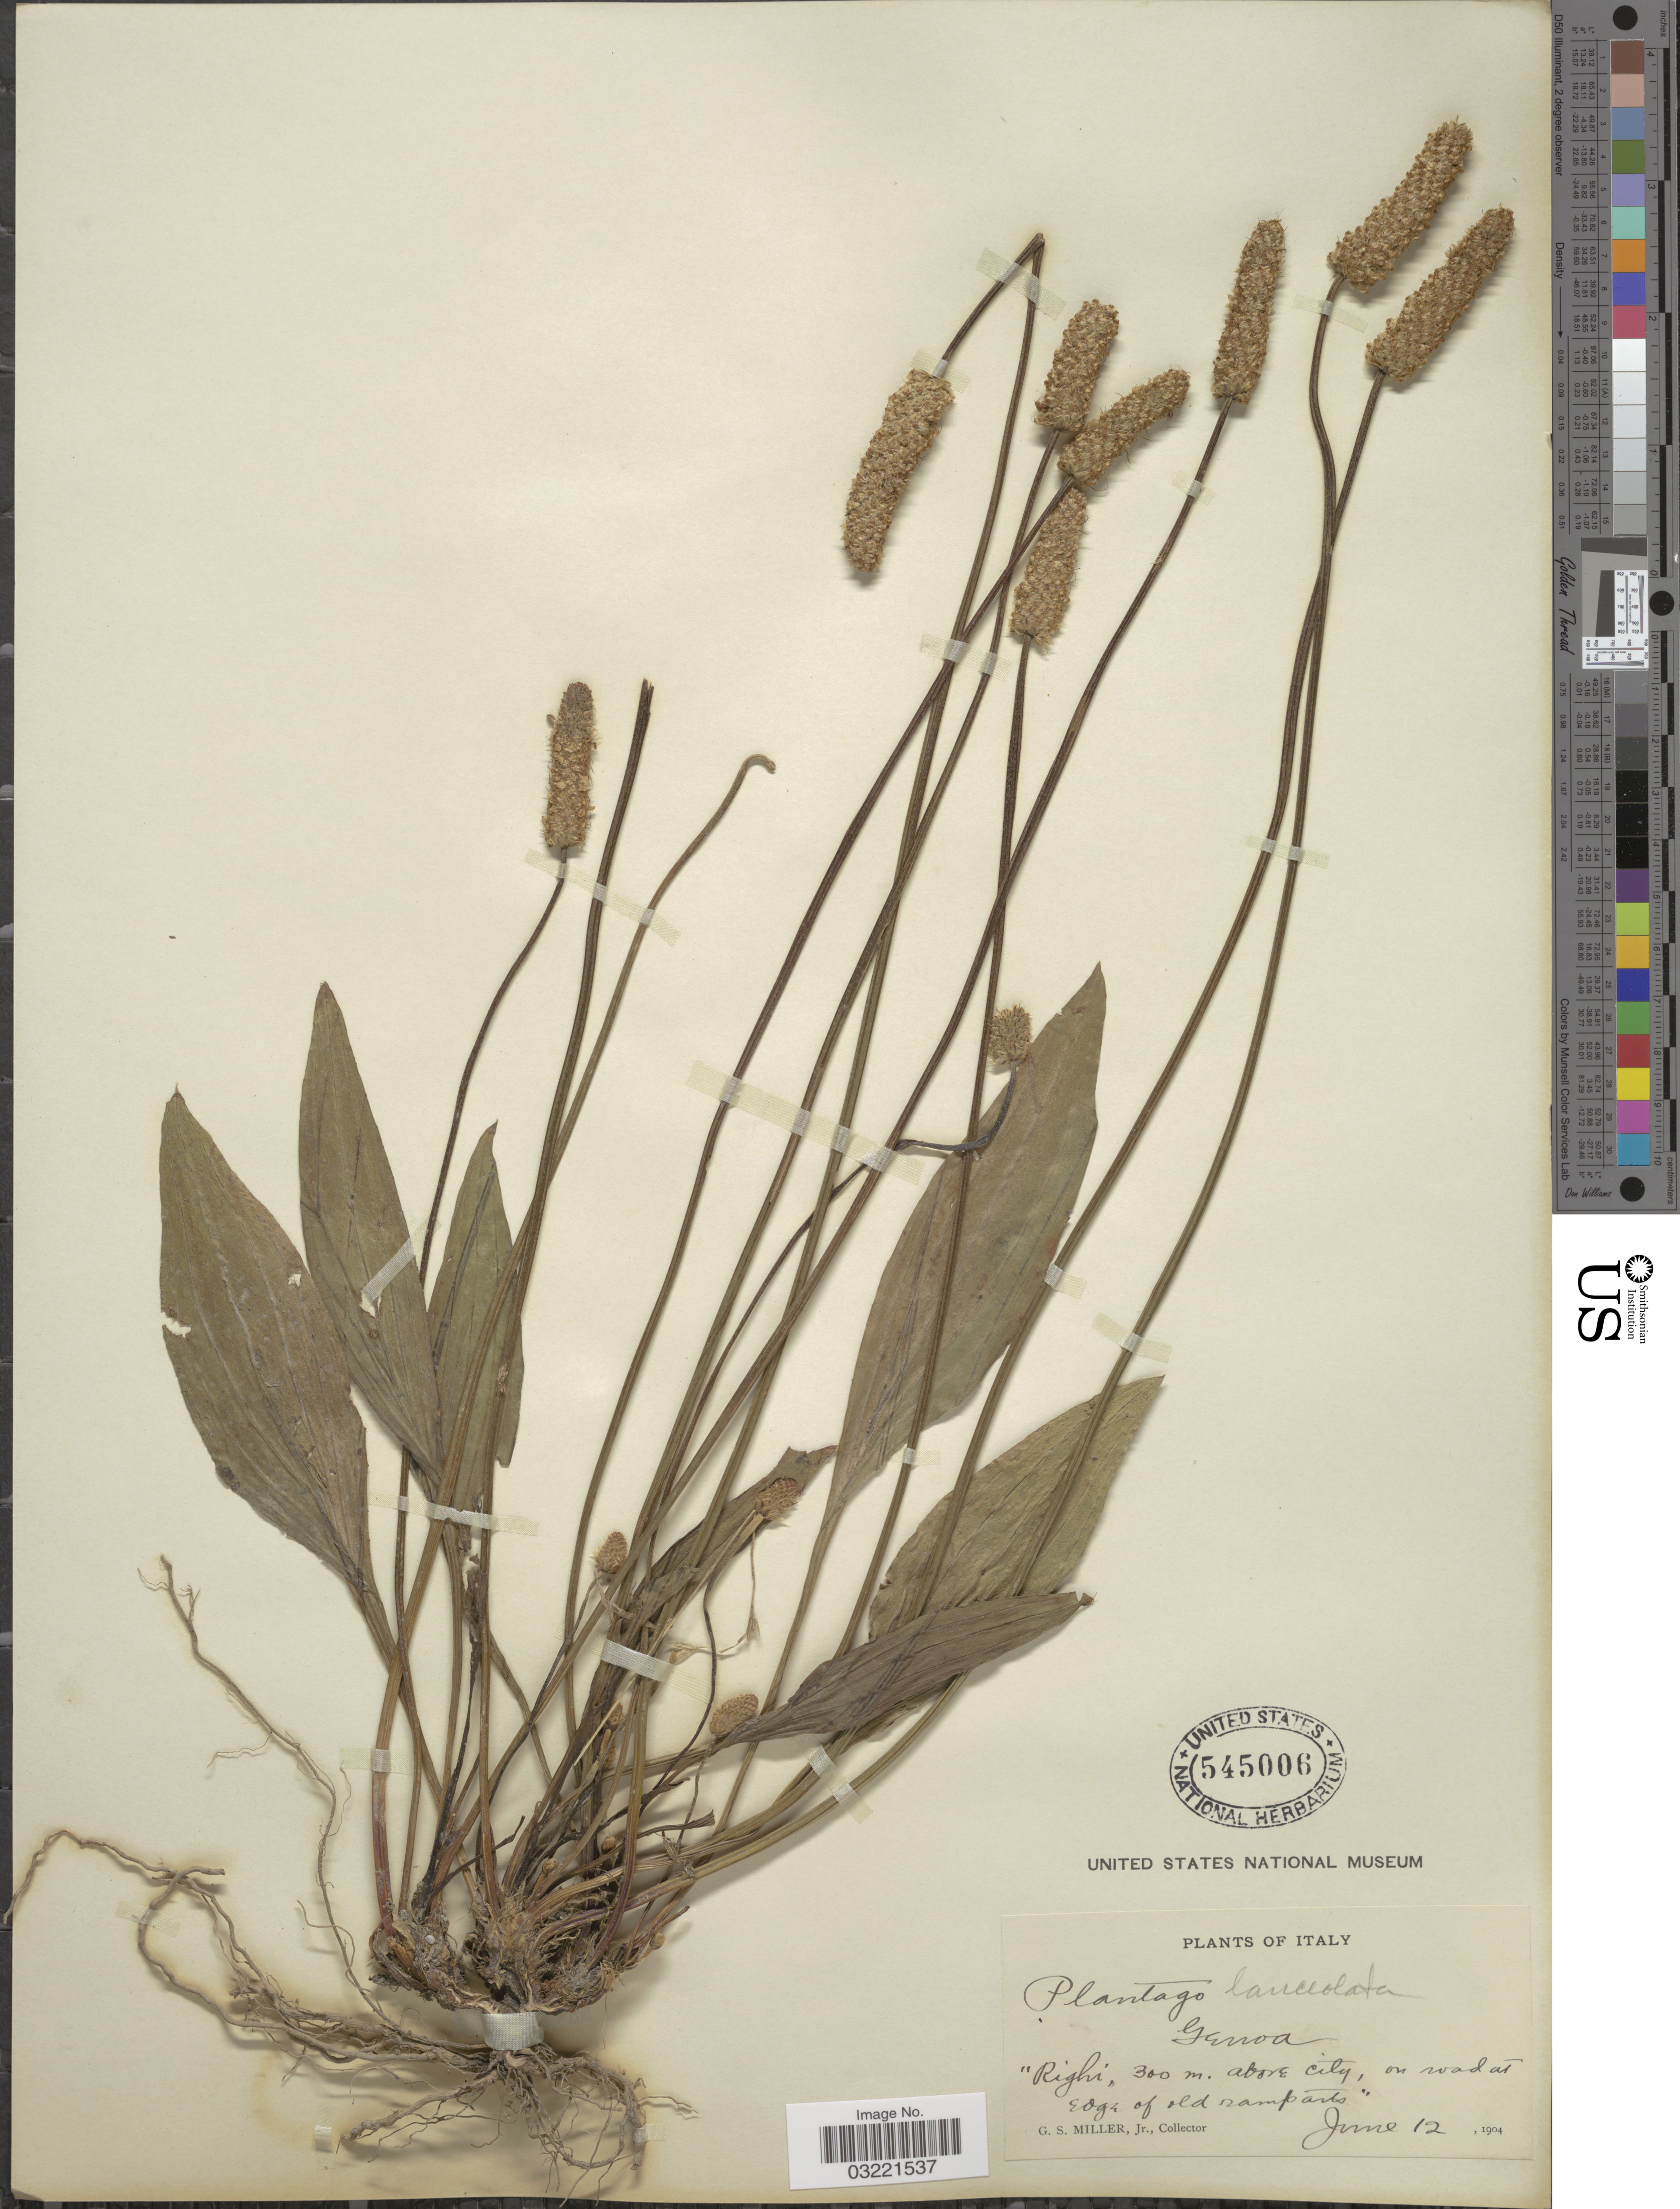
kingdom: Plantae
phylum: Tracheophyta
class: Magnoliopsida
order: Lamiales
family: Plantaginaceae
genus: Plantago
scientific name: Plantago lanceolata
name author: L.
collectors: G. S. Miller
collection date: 1904-06-12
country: Italy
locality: Genoa. Righi.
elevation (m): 300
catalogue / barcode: US 545006